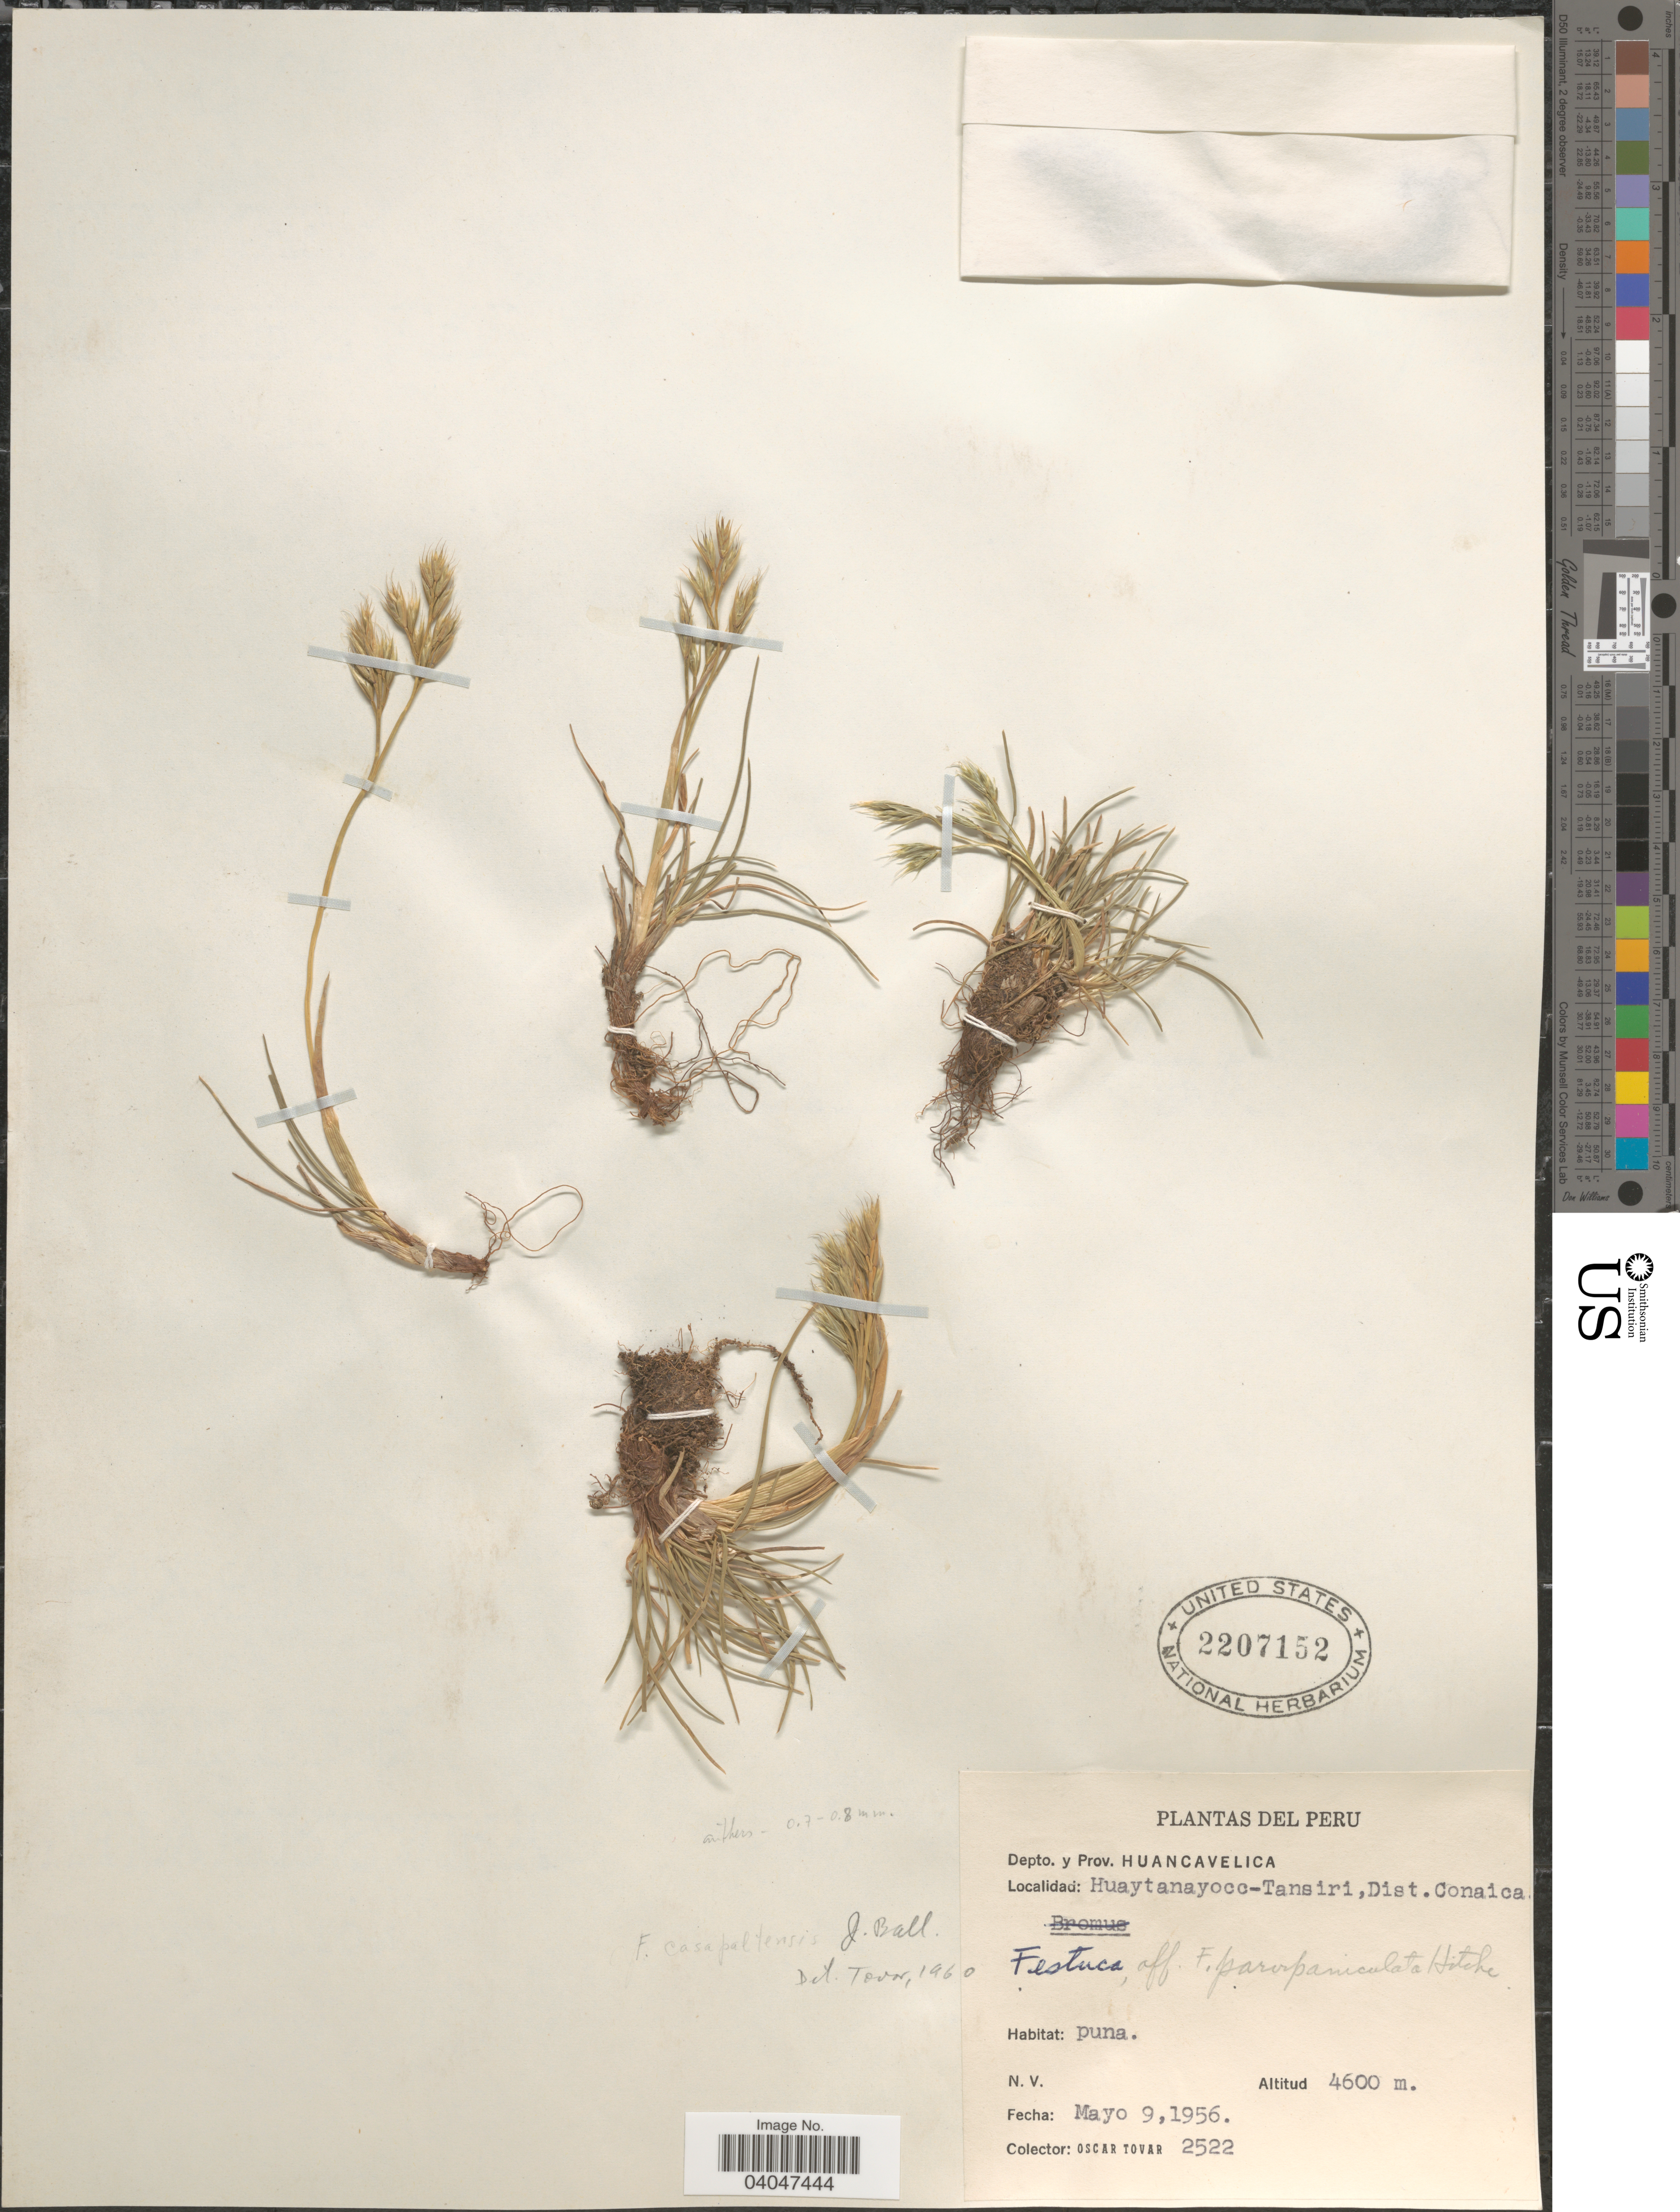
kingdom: Plantae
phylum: Tracheophyta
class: Liliopsida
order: Poales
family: Poaceae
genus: Festuca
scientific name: Festuca casapaltensis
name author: Ball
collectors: Ó. Tovar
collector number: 2522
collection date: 1956-05-09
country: Peru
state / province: Huancavelica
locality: Depto. y Prov. Huancavelica. Huaytanayocc-Tansiri, Dist. Conaica.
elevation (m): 4600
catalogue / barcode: US 2207152